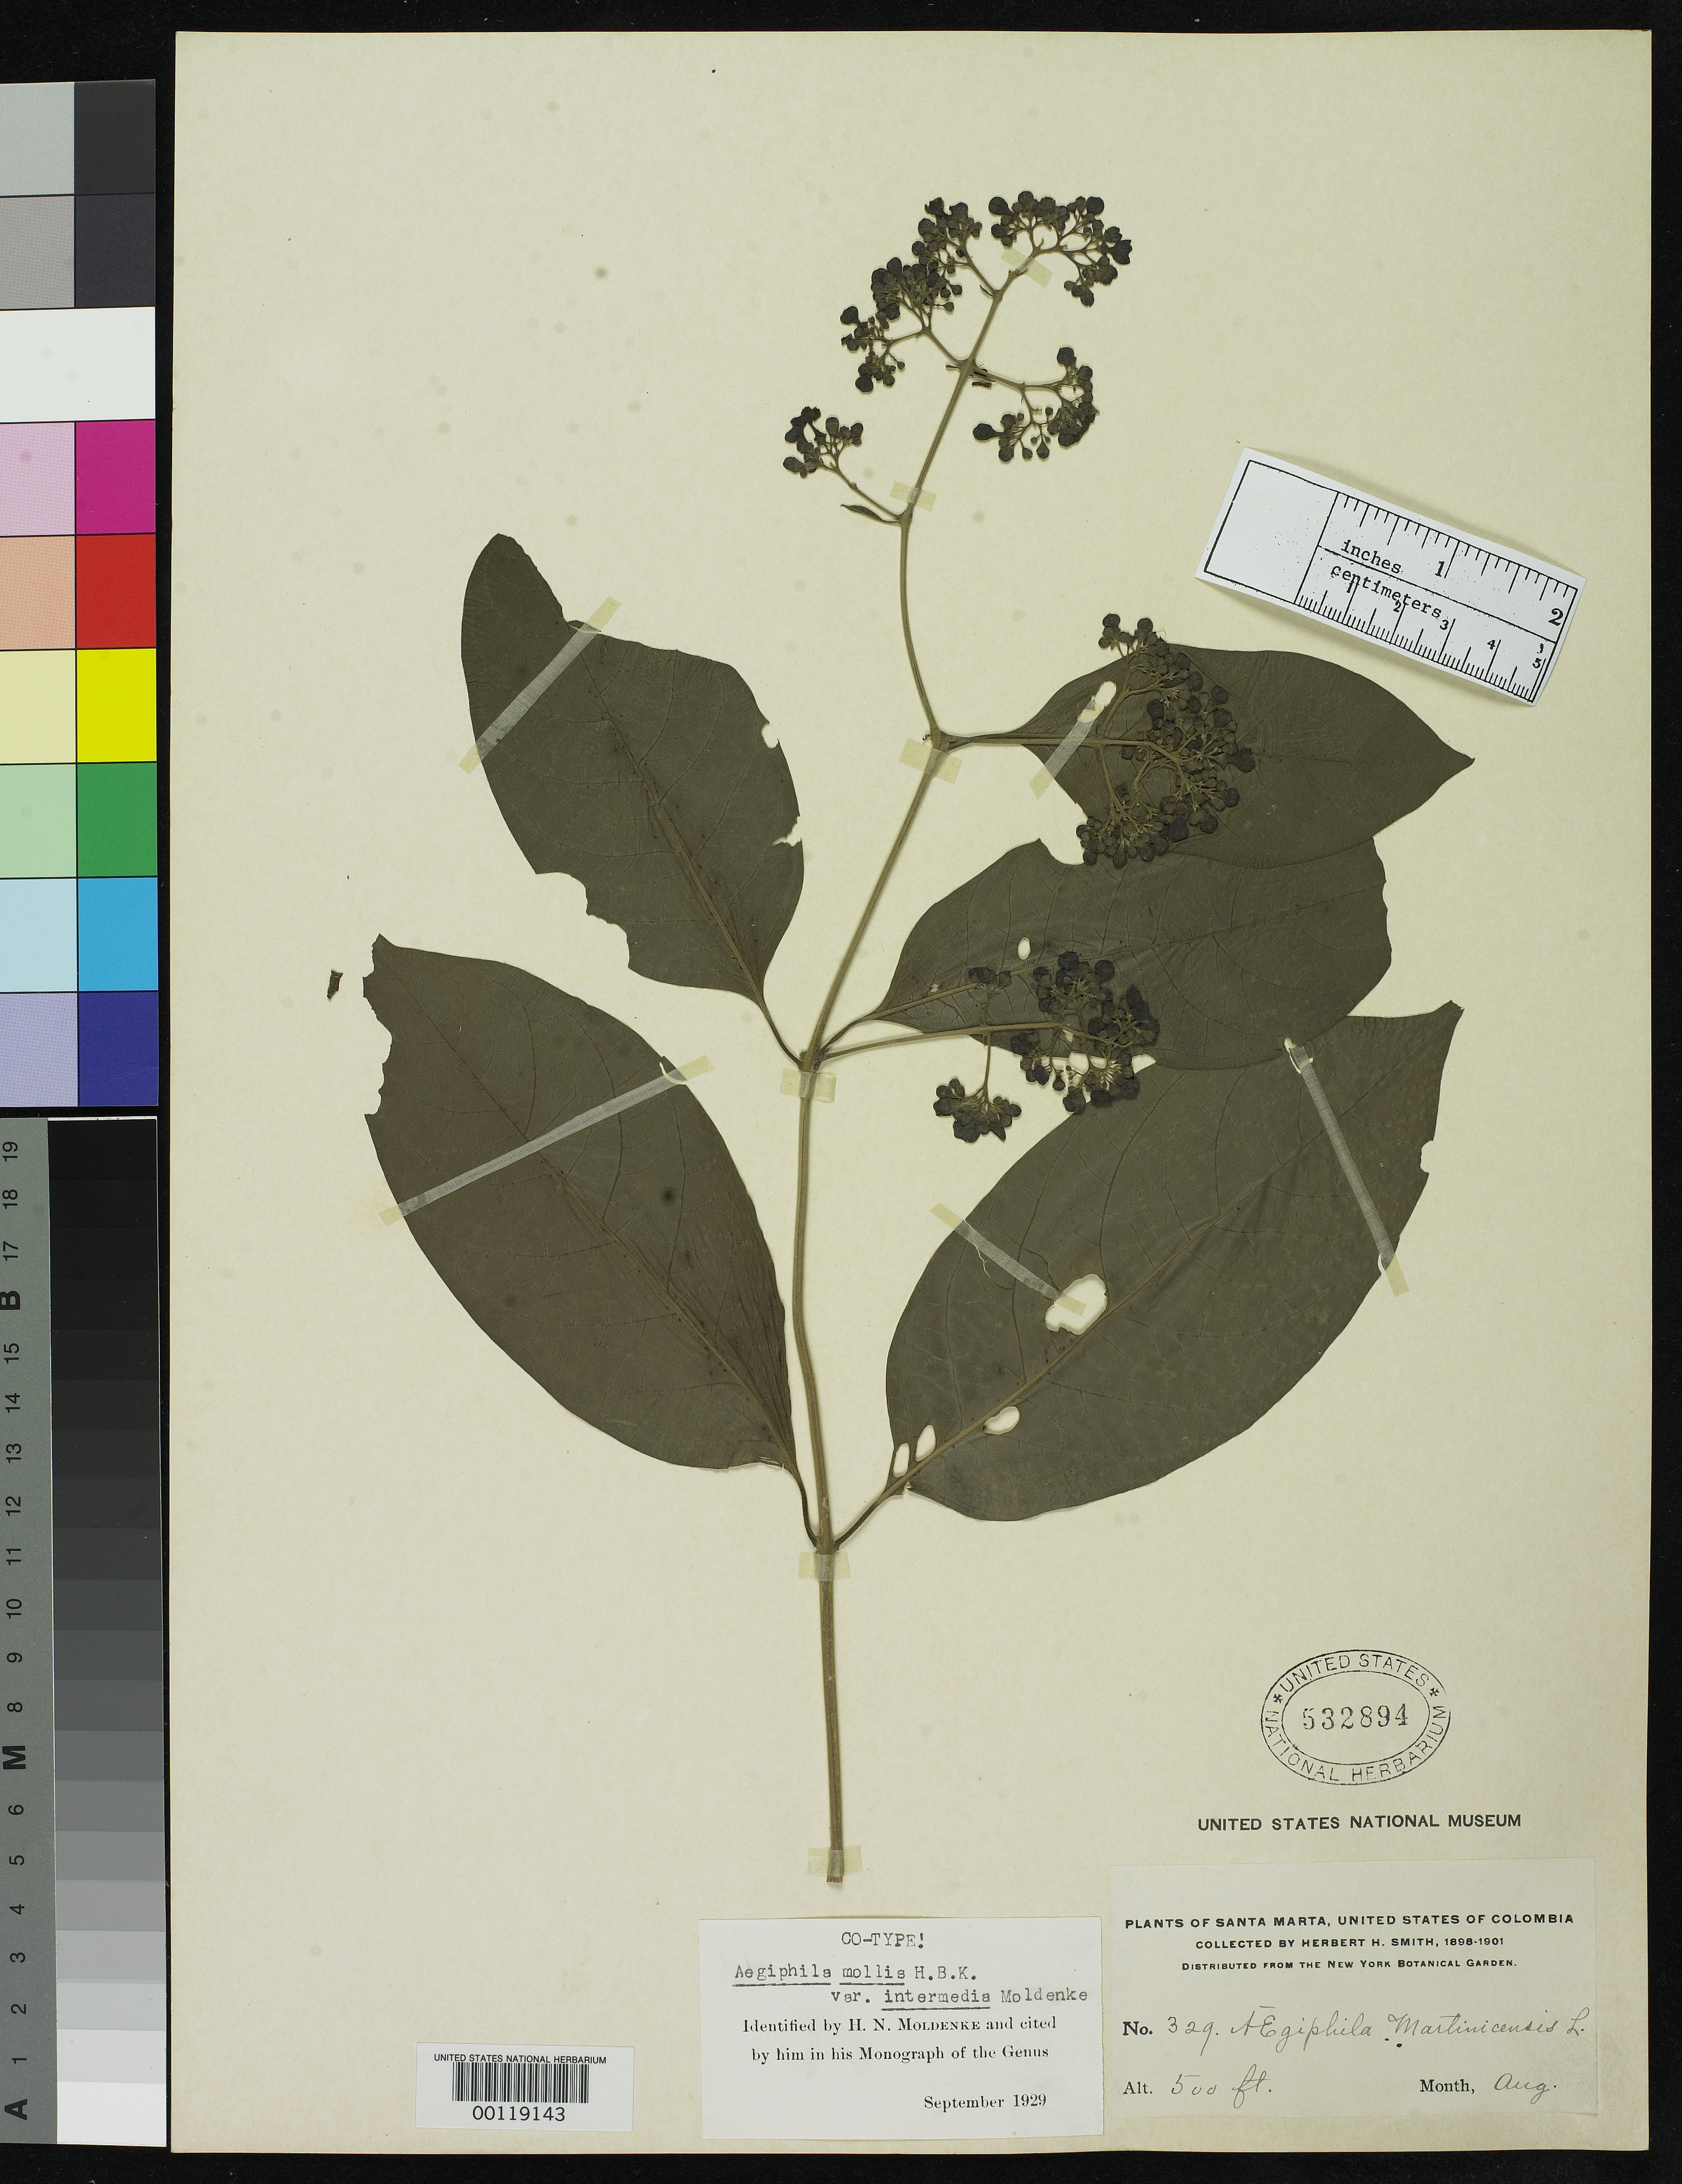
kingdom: Plantae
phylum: Tracheophyta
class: Magnoliopsida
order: Lamiales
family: Lamiaceae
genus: Aegiphila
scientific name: Aegiphila mollis var. intermedia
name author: Moldenke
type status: Isotype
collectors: Herbert H. Smith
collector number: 329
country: Colombia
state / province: Magdalena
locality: Santa Marta, Bonda.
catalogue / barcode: US 532894